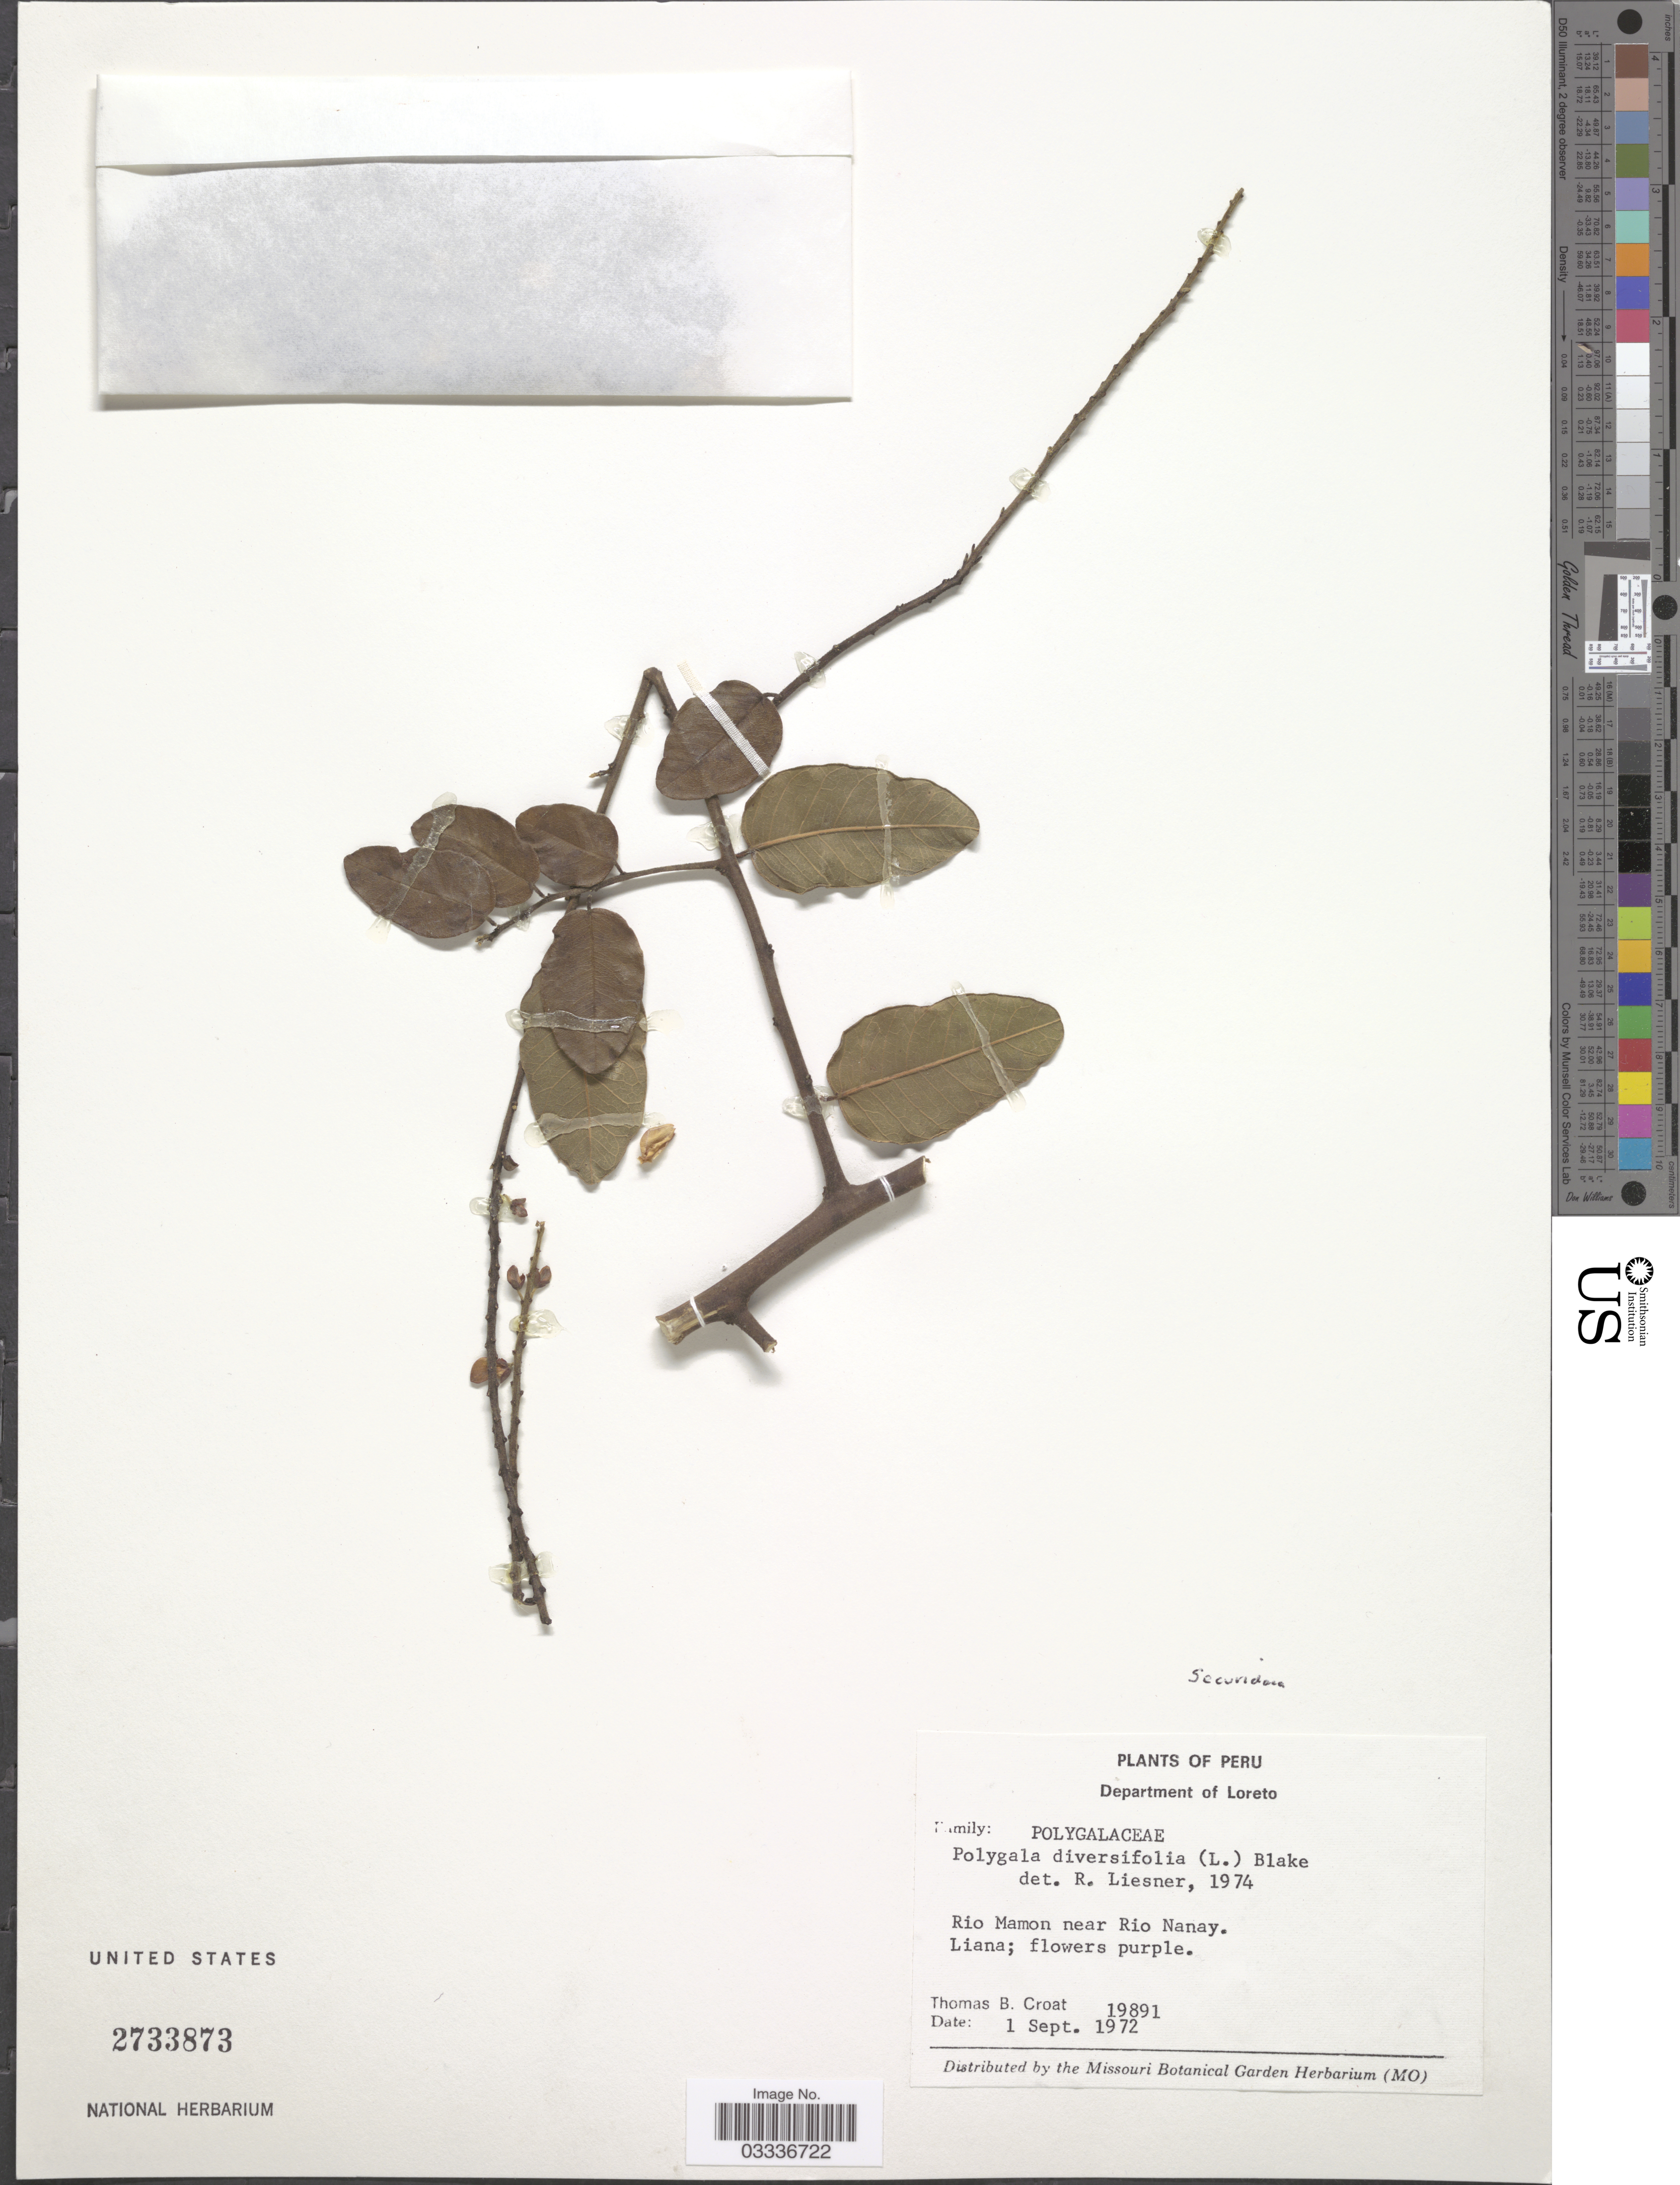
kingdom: Plantae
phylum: Tracheophyta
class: Magnoliopsida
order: Fabales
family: Polygalaceae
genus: Securidaca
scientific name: Securidaca sp.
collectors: T. B. Croat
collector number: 19891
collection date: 1972-09-01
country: Peru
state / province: Loreto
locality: Department of Loreto. Rio Mamon near Rio Nanay.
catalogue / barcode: US 2733873